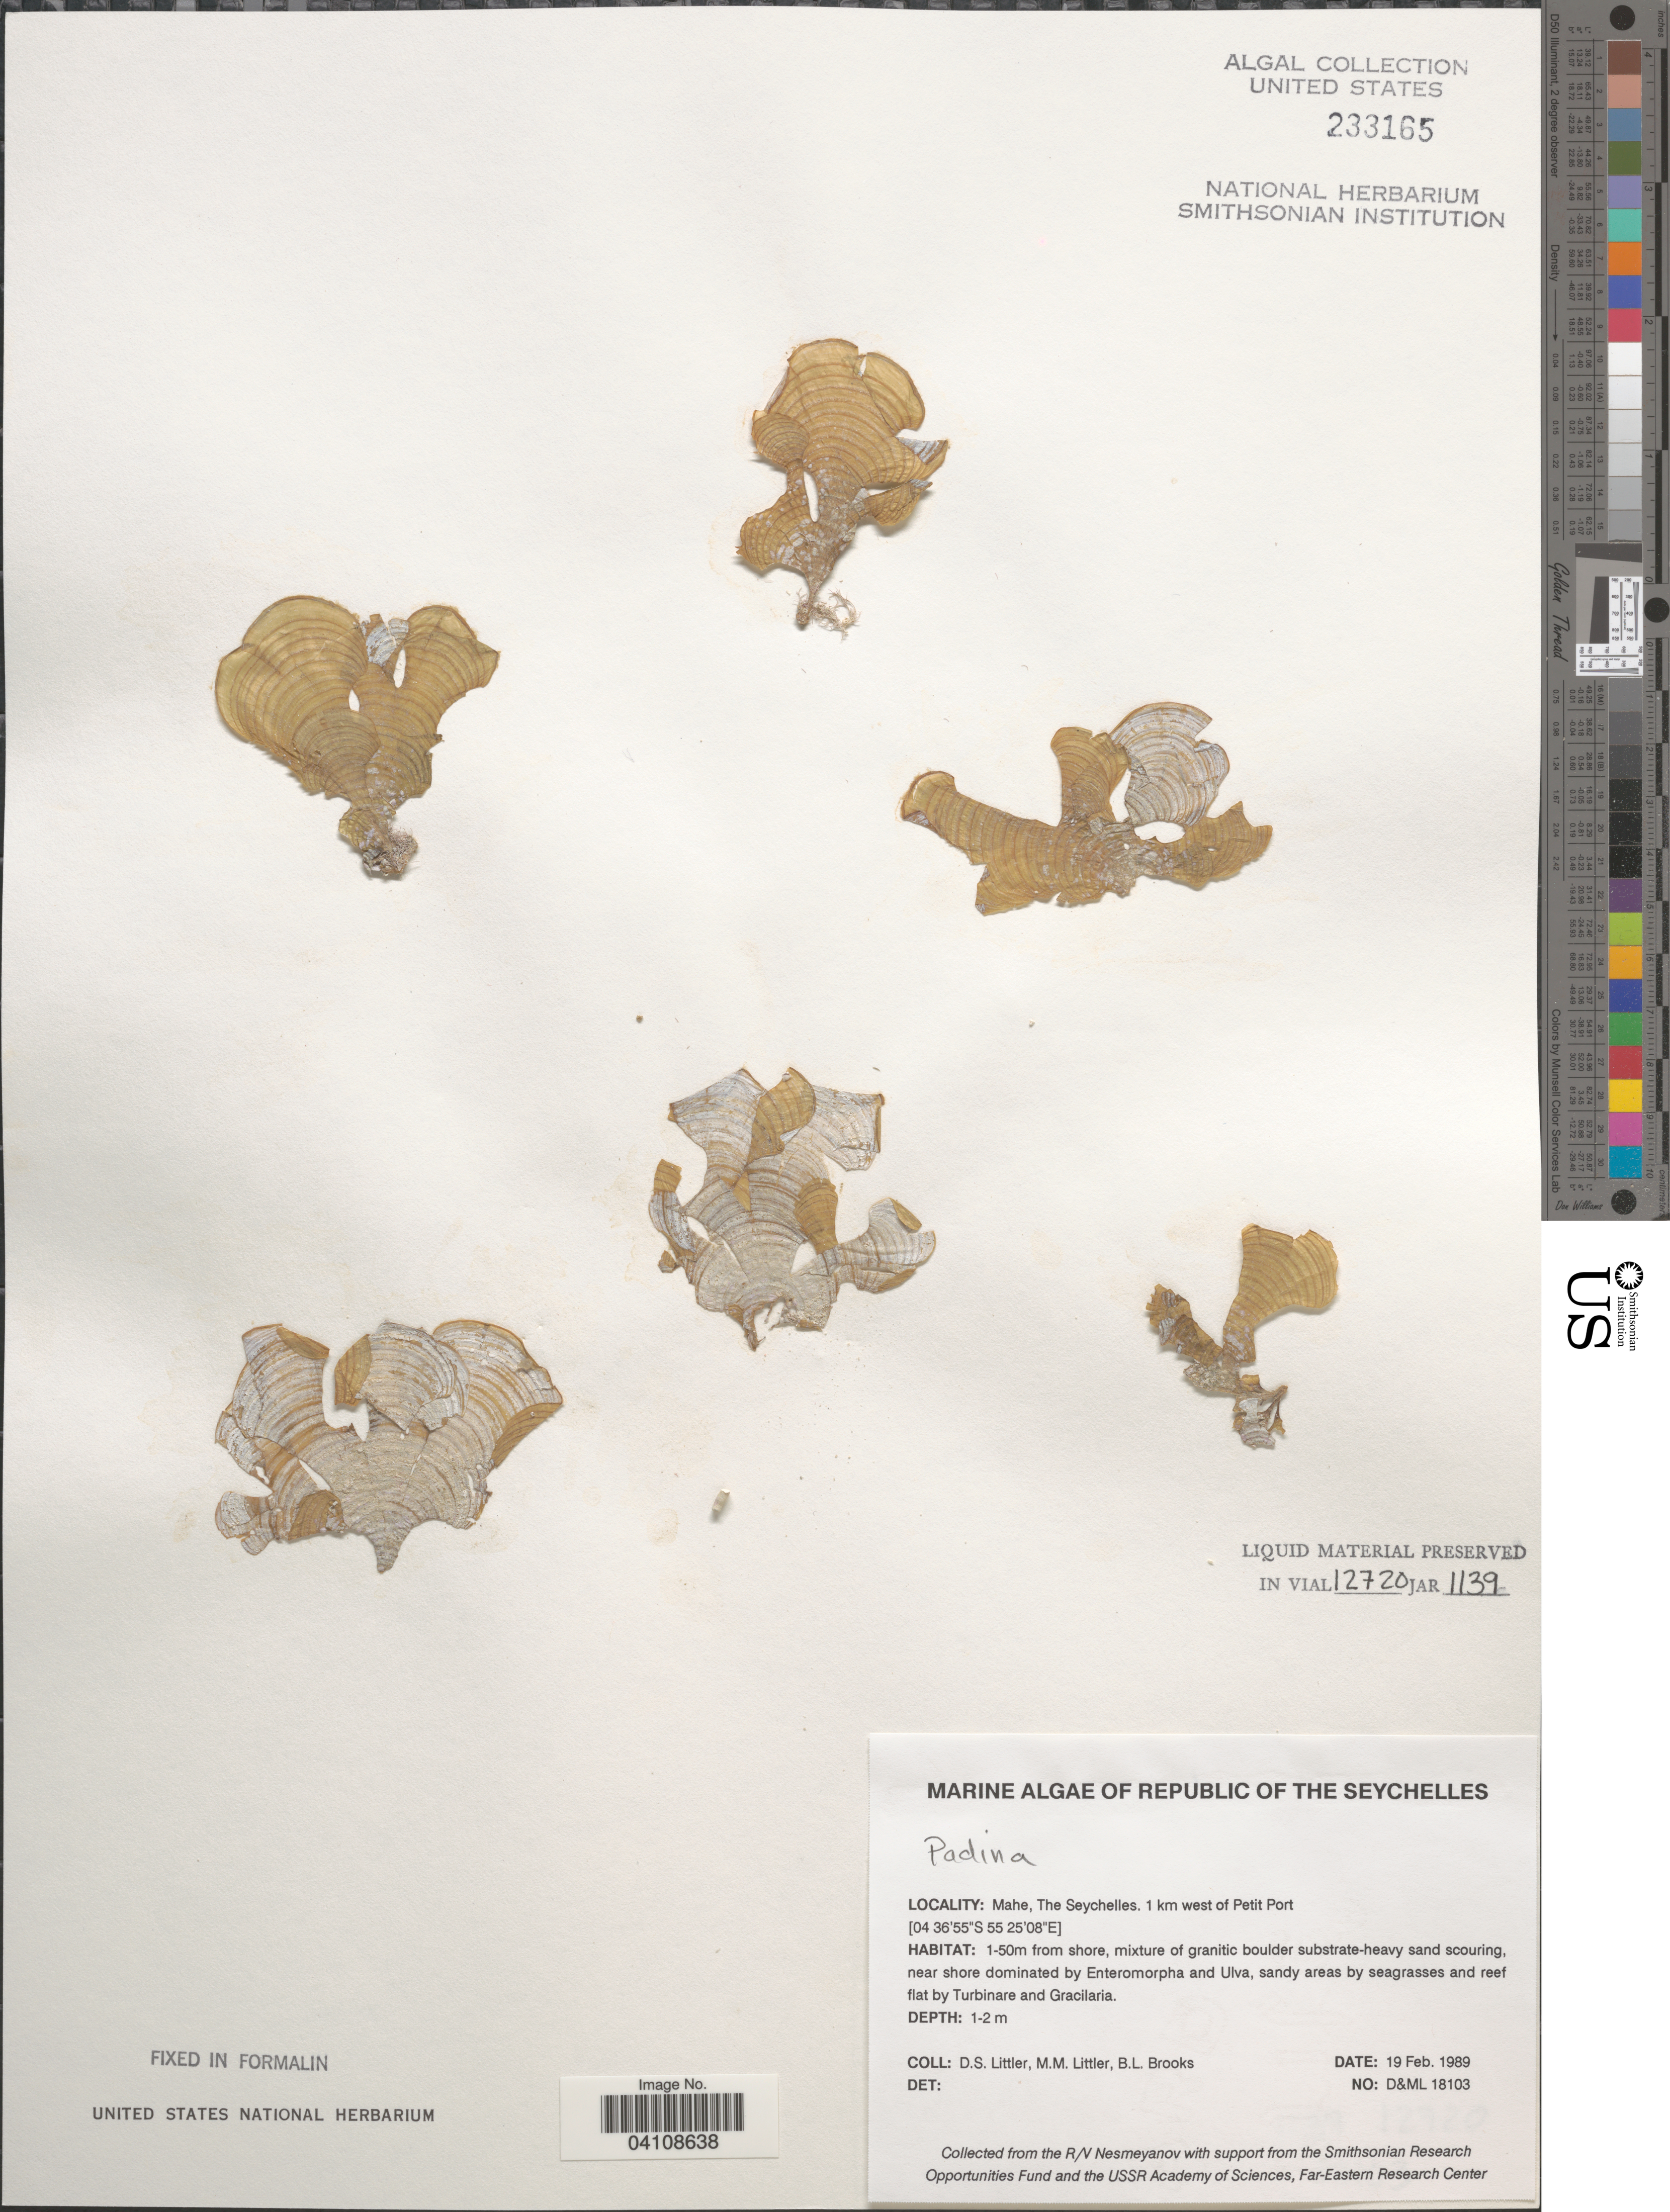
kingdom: Chromista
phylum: Ochrophyta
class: Phaeophyceae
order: Dictyotales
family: Dictyotaceae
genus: Padina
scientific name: Padina sp.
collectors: D. S. Littler & B. Brooks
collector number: D&ML18103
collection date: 1989-02-19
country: Seychelles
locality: Republic of The Seychelles. Mahe. 1 km west of Petit Port. 1-50m from shore.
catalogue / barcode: US 233165